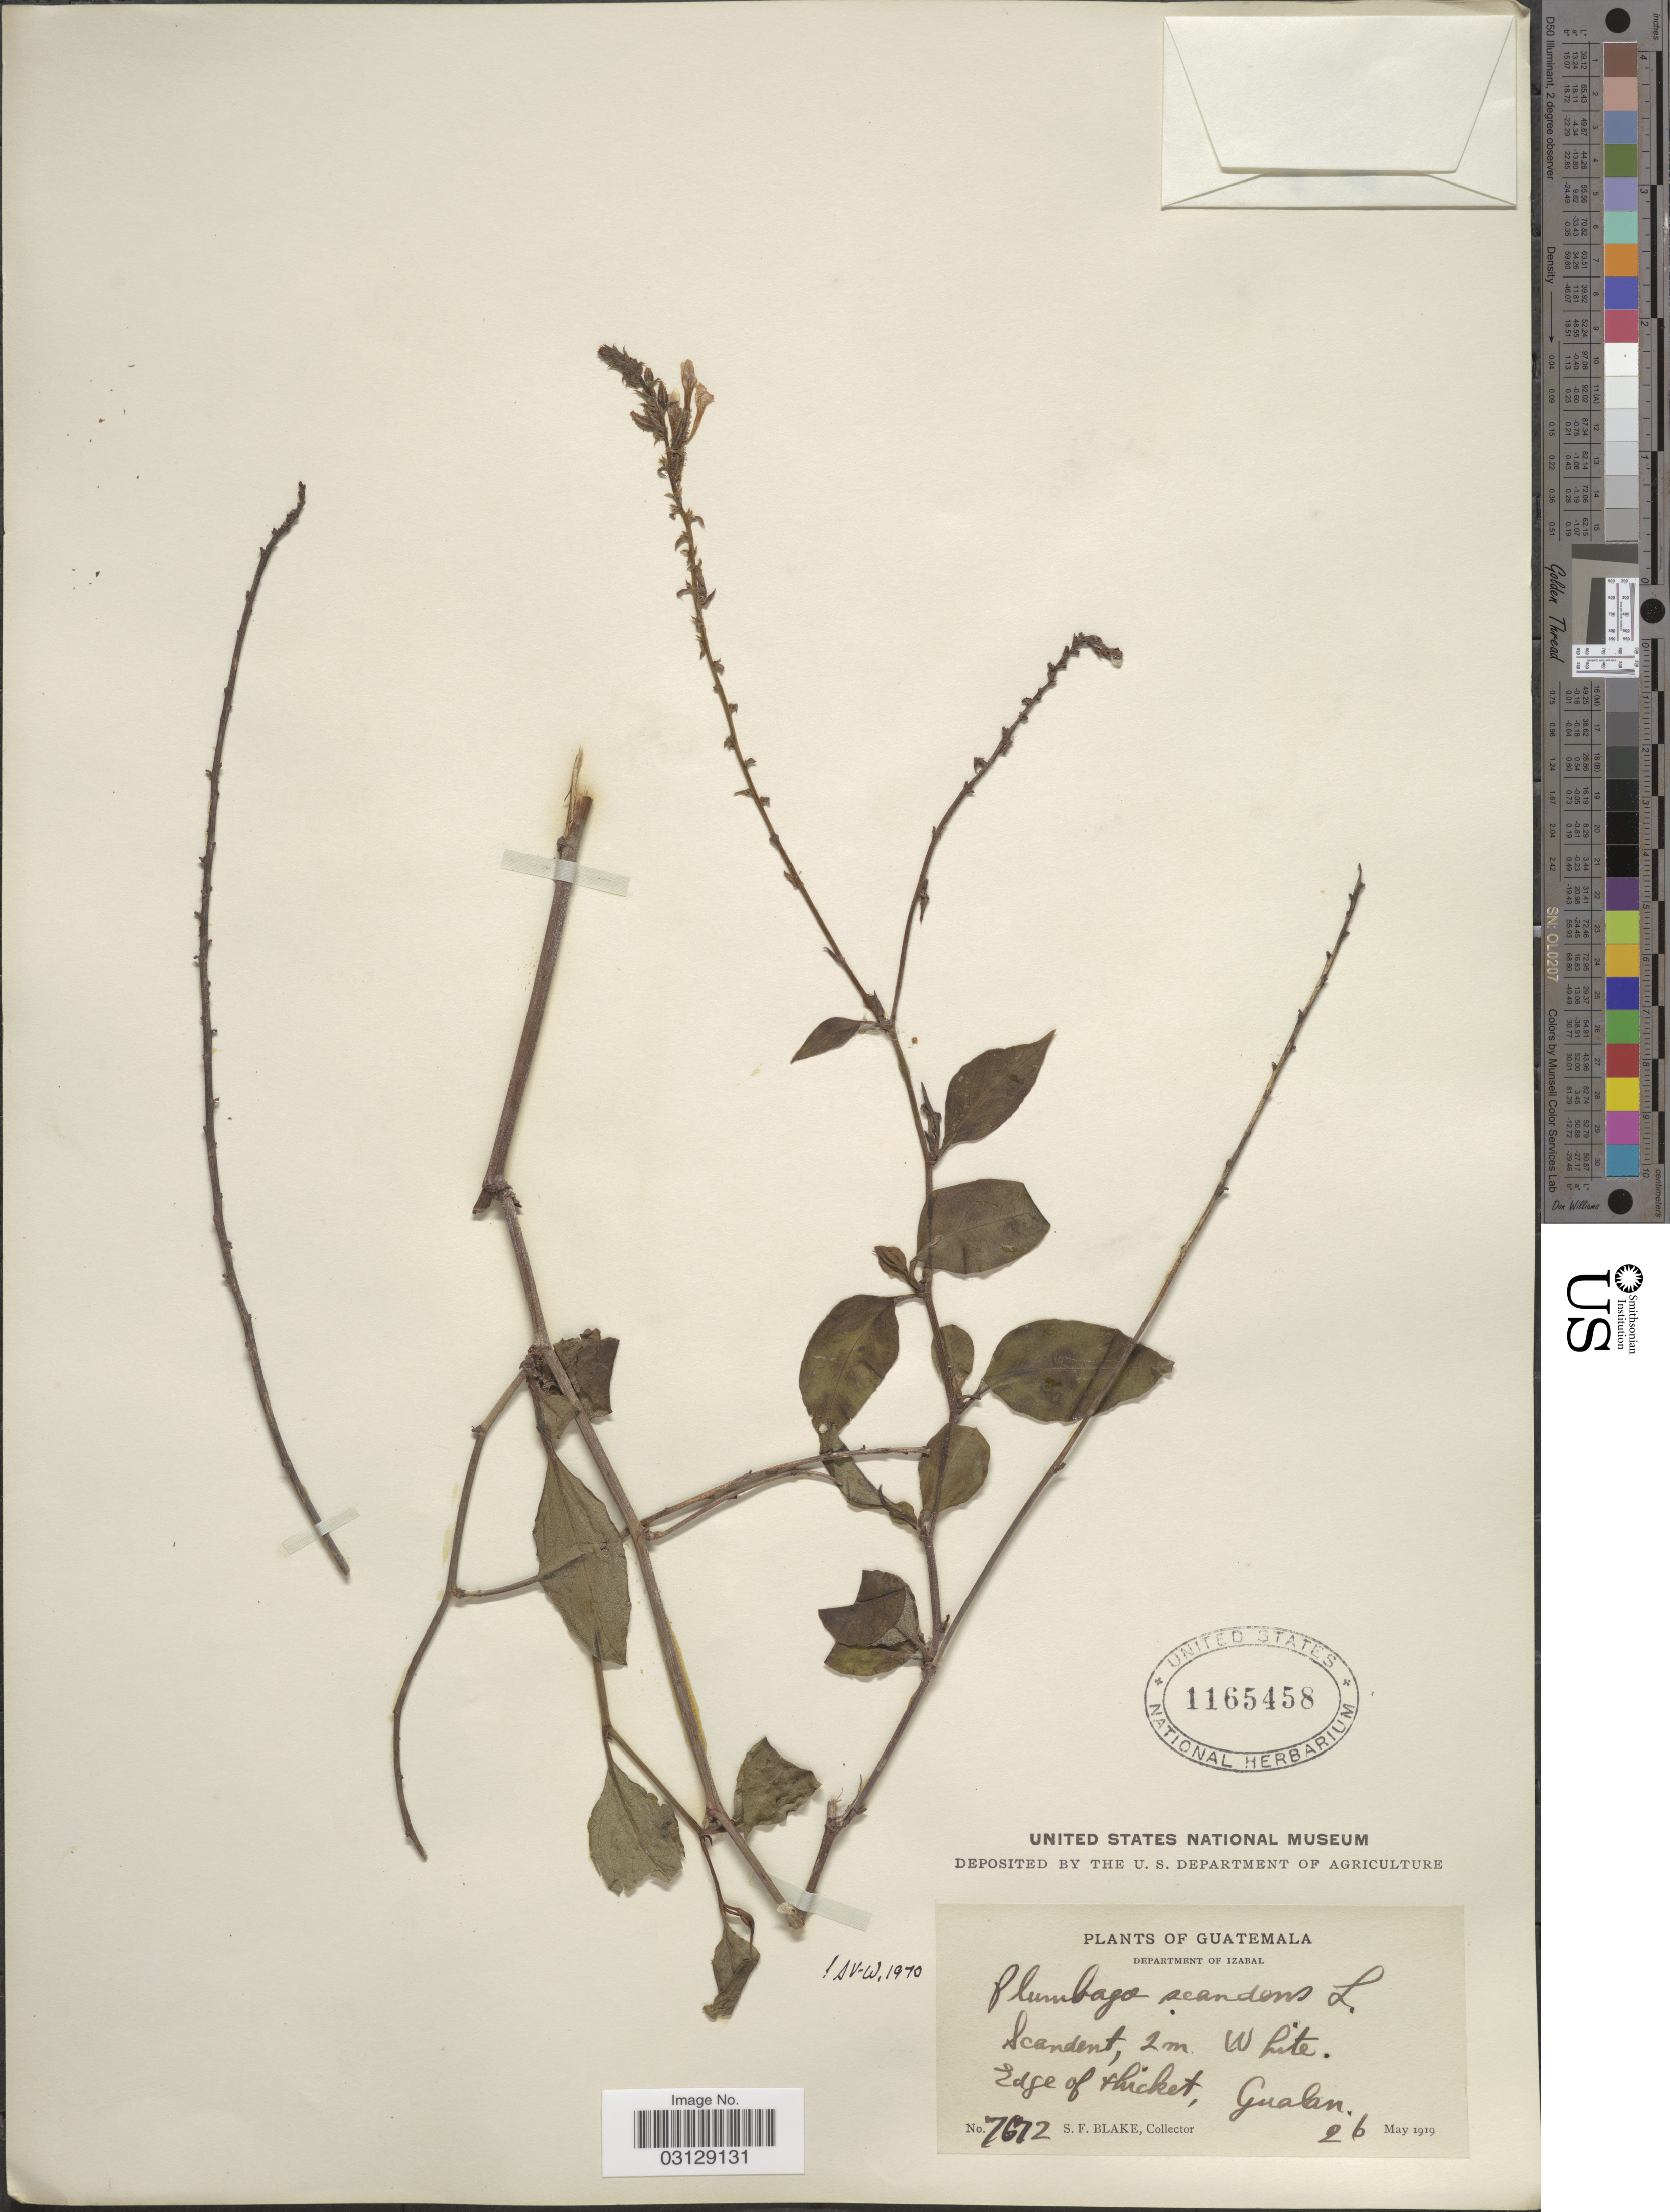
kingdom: Plantae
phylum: Tracheophyta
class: Magnoliopsida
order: Caryophyllales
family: Plumbaginaceae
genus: Plumbago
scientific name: Plumbago scandens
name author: L.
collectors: S. Blake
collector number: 7672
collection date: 1919-05-26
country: Guatemala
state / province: Izabal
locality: Department of Izabal. Edge of thicket, Gualan.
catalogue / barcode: US 1165458